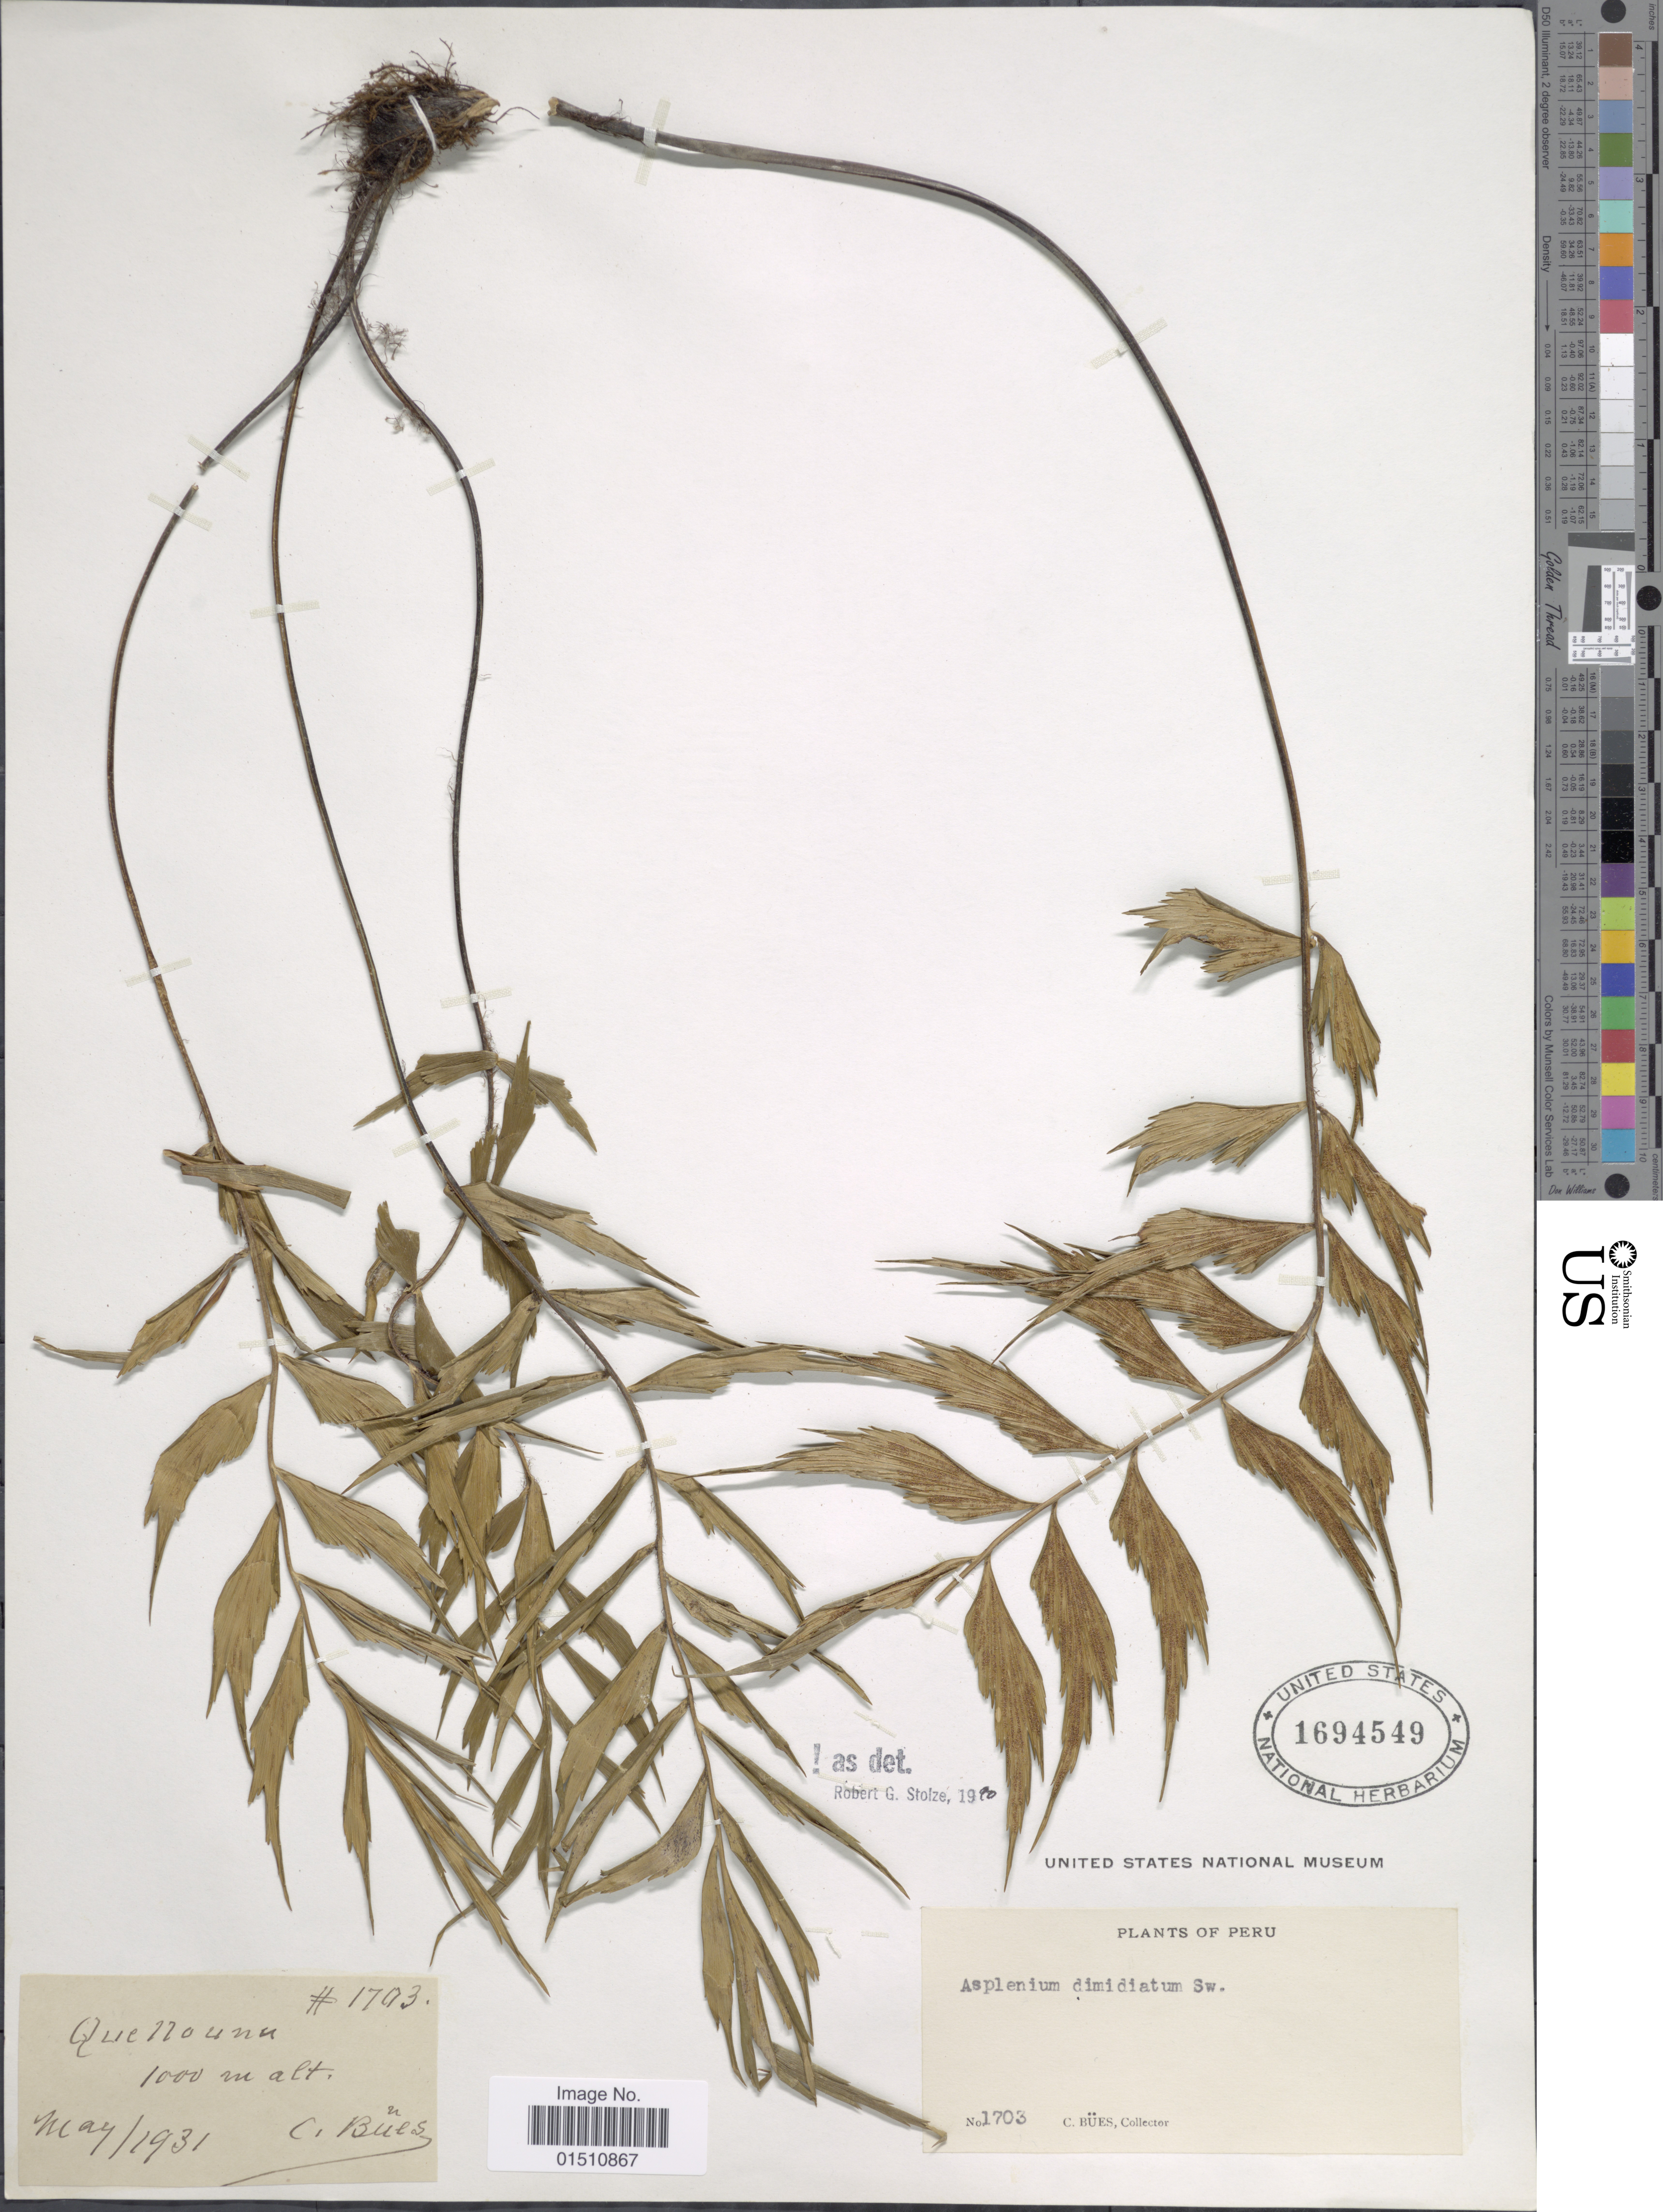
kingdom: Plantae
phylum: Tracheophyta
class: Polypodiopsida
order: Polypodiales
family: Aspleniaceae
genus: Asplenium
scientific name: Asplenium dimidiatum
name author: Sw.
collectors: C. Bues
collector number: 1703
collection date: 1931-05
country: Peru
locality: Peru, Quellounu.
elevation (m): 1000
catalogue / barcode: US 1694549